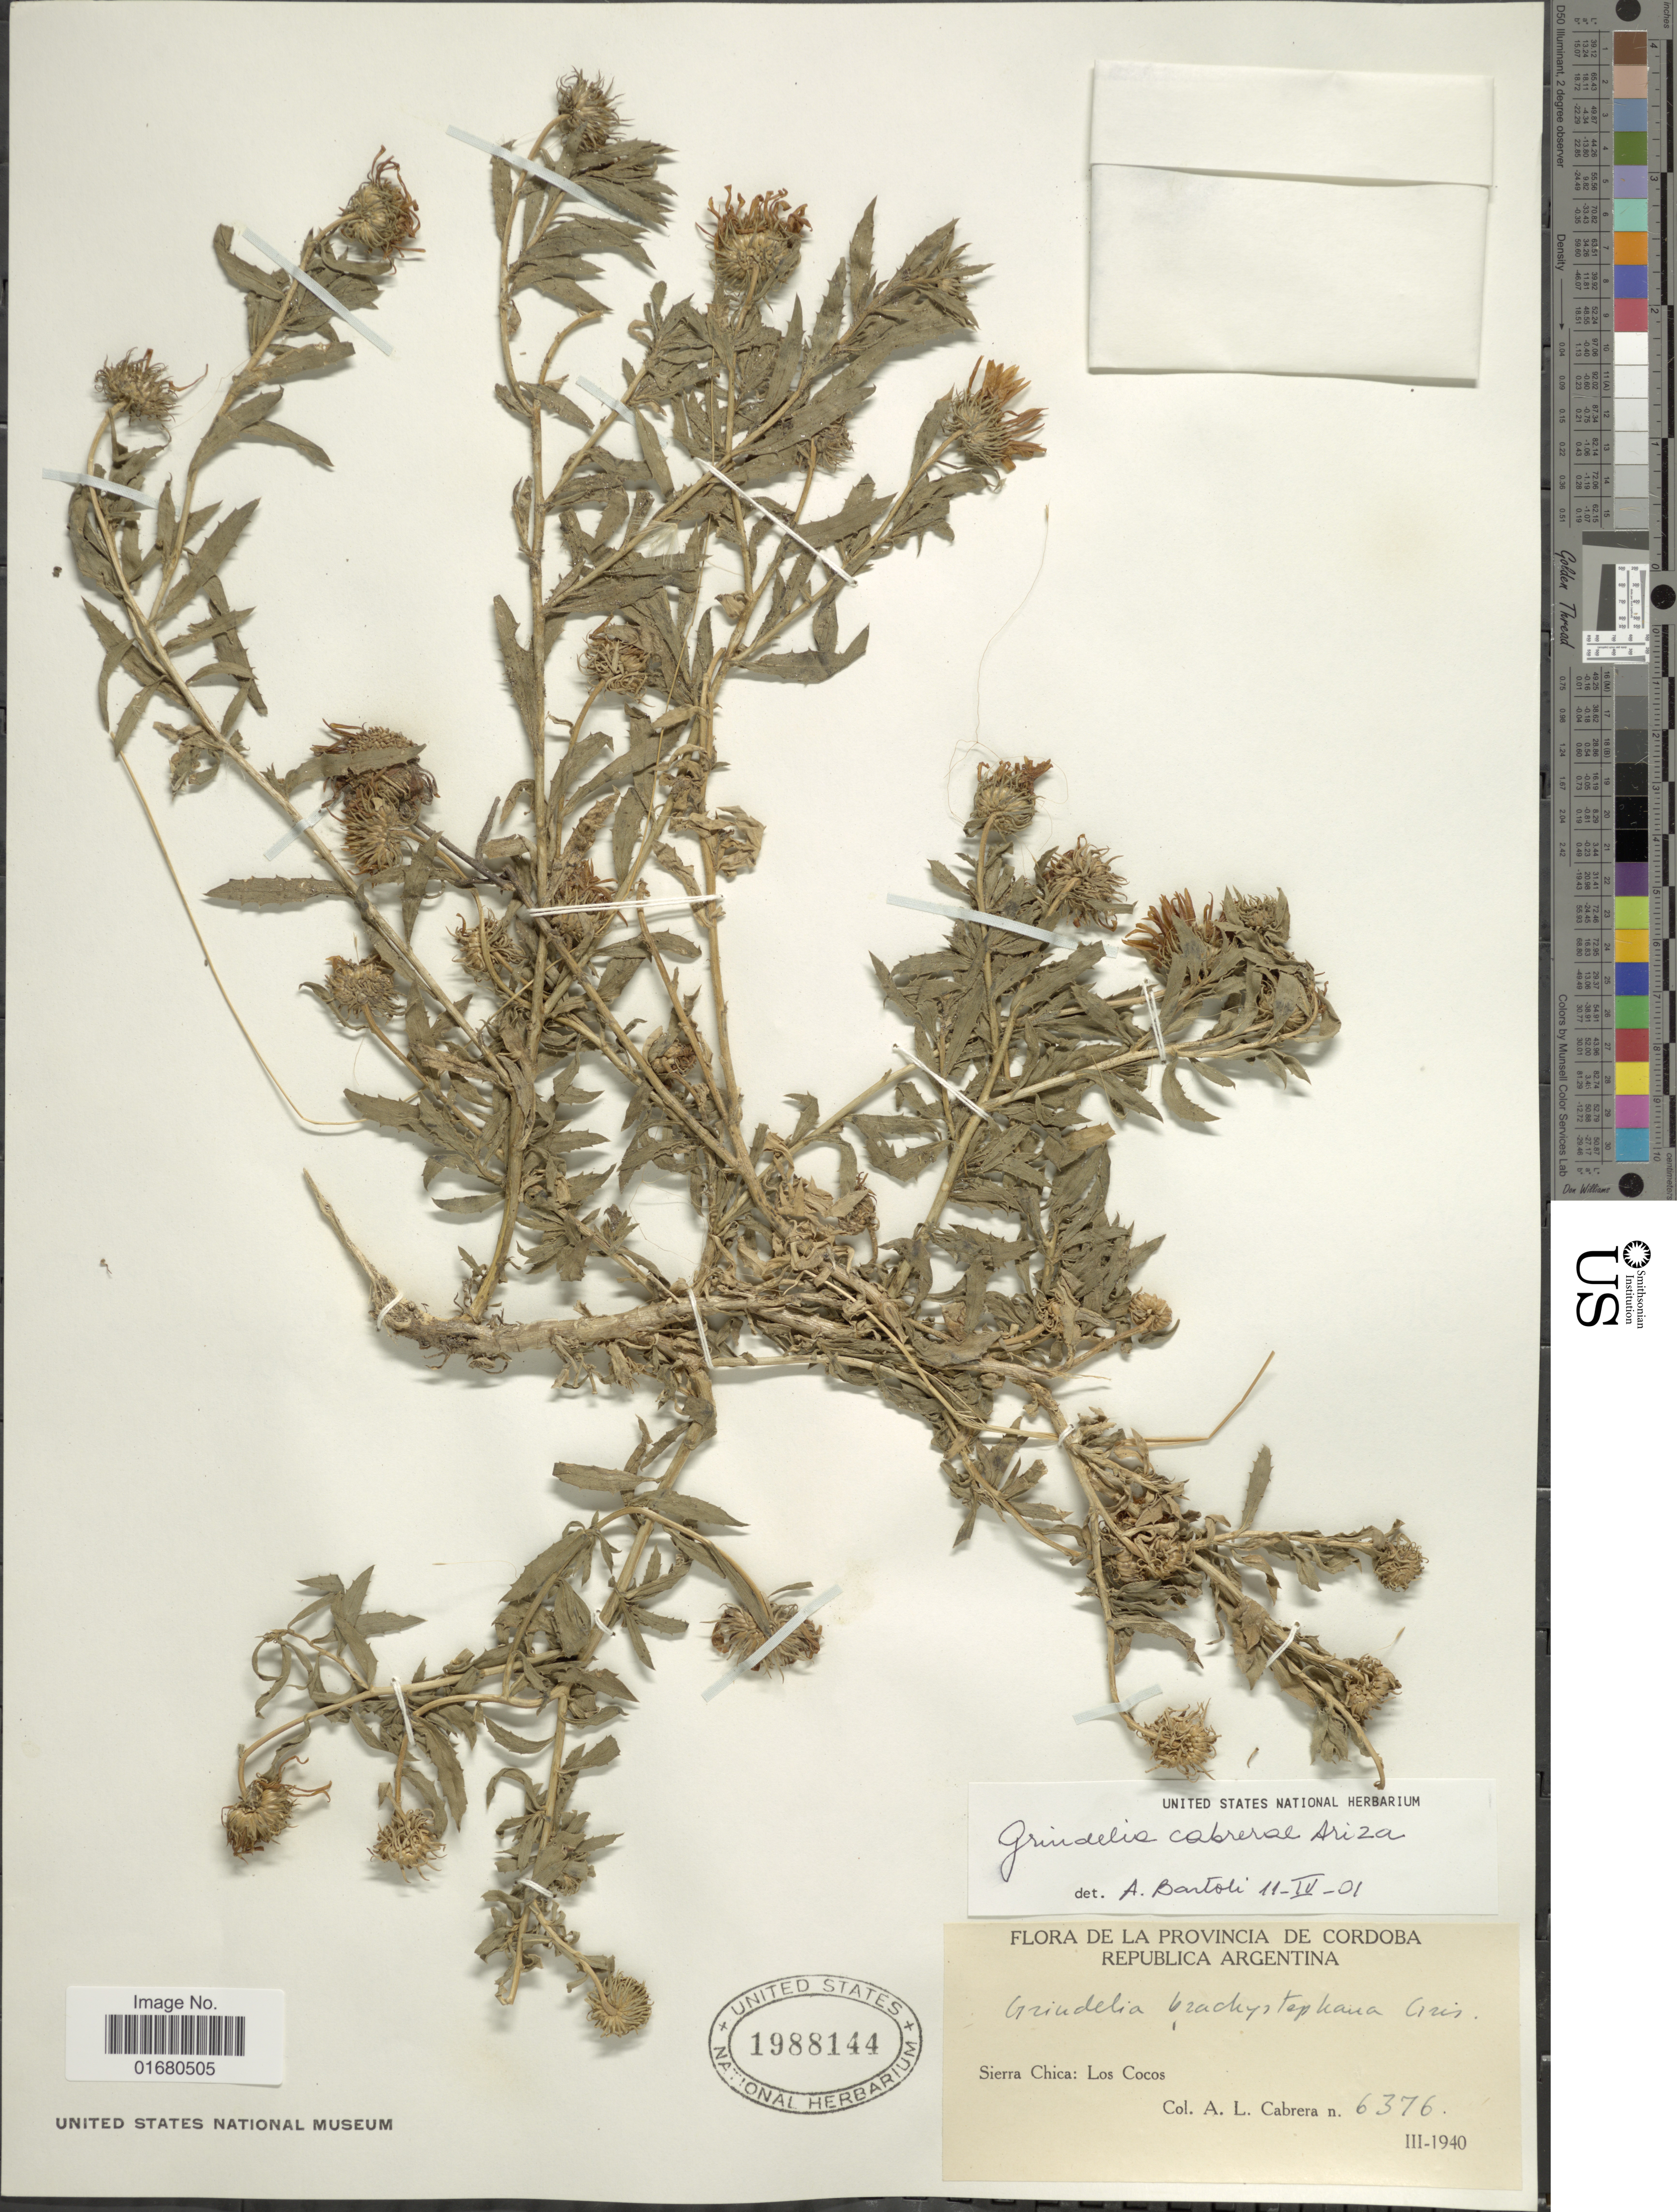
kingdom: Plantae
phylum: Tracheophyta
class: Magnoliopsida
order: Asterales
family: Asteraceae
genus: Grindelia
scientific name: Grindelia cabrerae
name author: Ariza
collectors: A. L. Cabrera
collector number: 6376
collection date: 1940-03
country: Argentina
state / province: Cordoba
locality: Sierra Chica : Los Chicos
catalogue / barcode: US 1988144